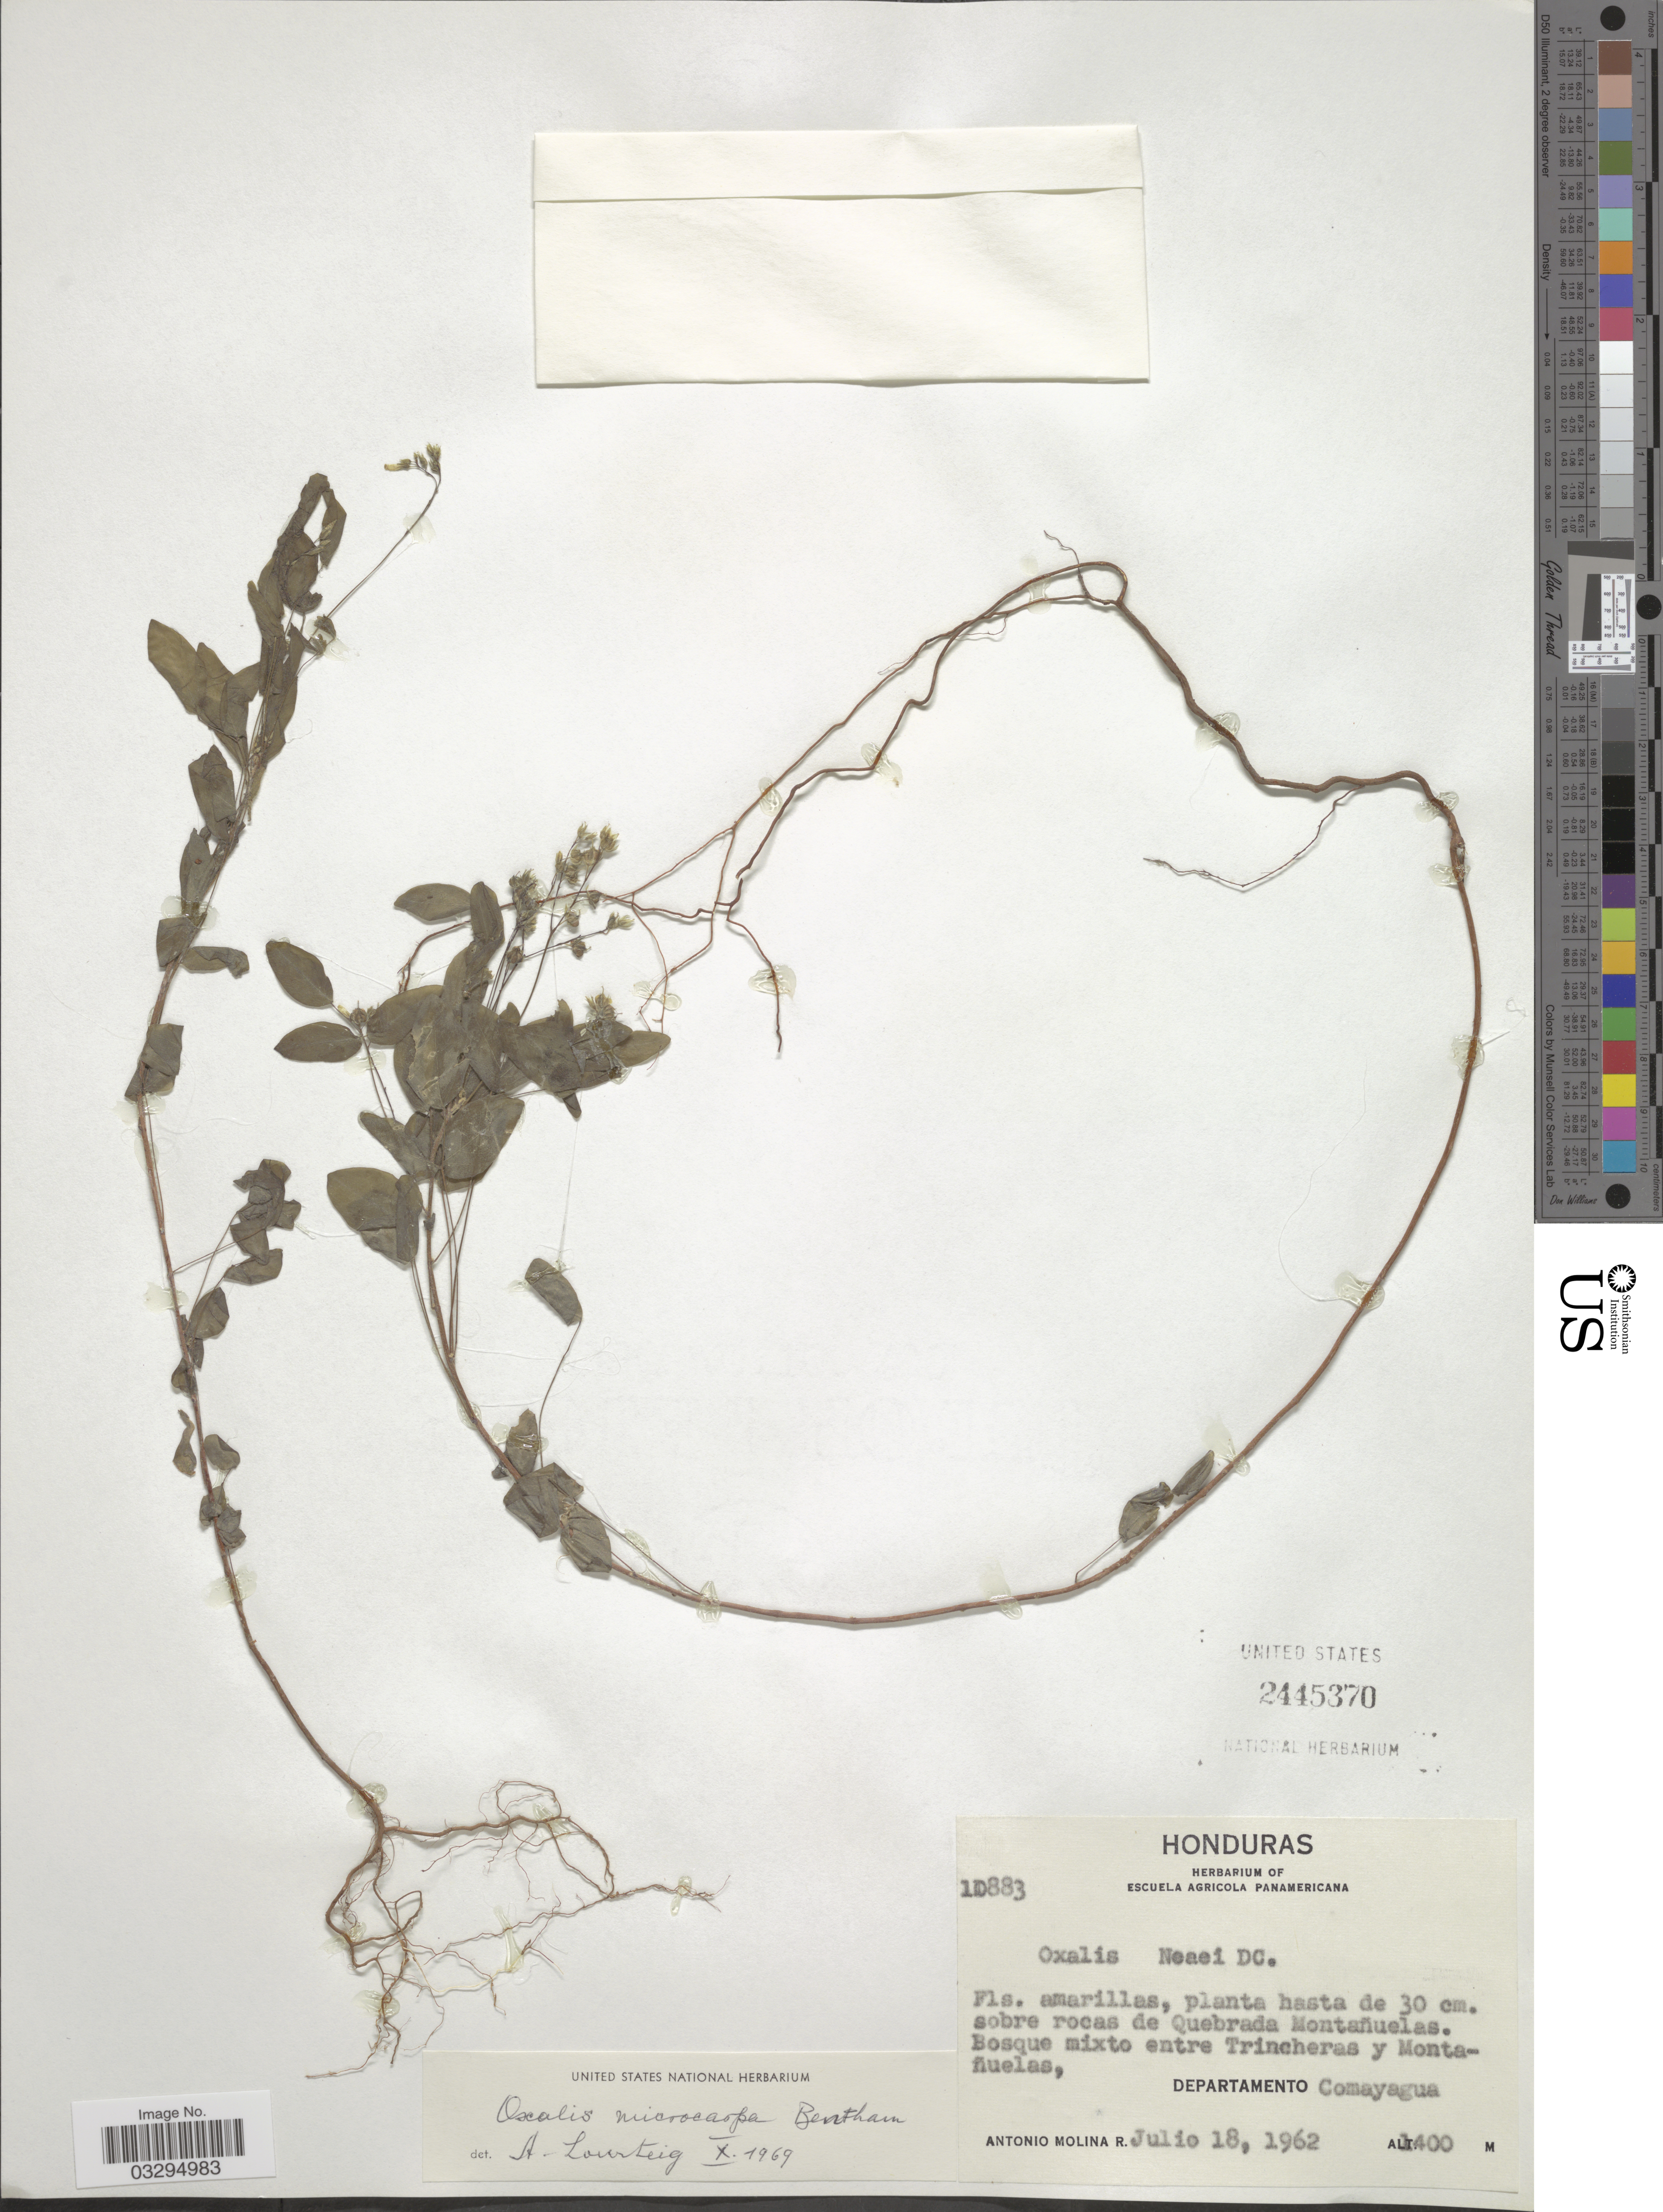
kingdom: Plantae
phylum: Tracheophyta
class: Magnoliopsida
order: Oxalidales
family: Oxalidaceae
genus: Oxalis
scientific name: Oxalis microcarpa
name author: Benth.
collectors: A. Molina R.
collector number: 10883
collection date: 1962-07-18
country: Honduras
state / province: Comayagua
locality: Sobre rocas de Quebrada Montañuelas. Bosque mixto entre Trincheras y Montañuelas, Departamento Comayagua.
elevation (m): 1400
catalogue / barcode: US 2445370